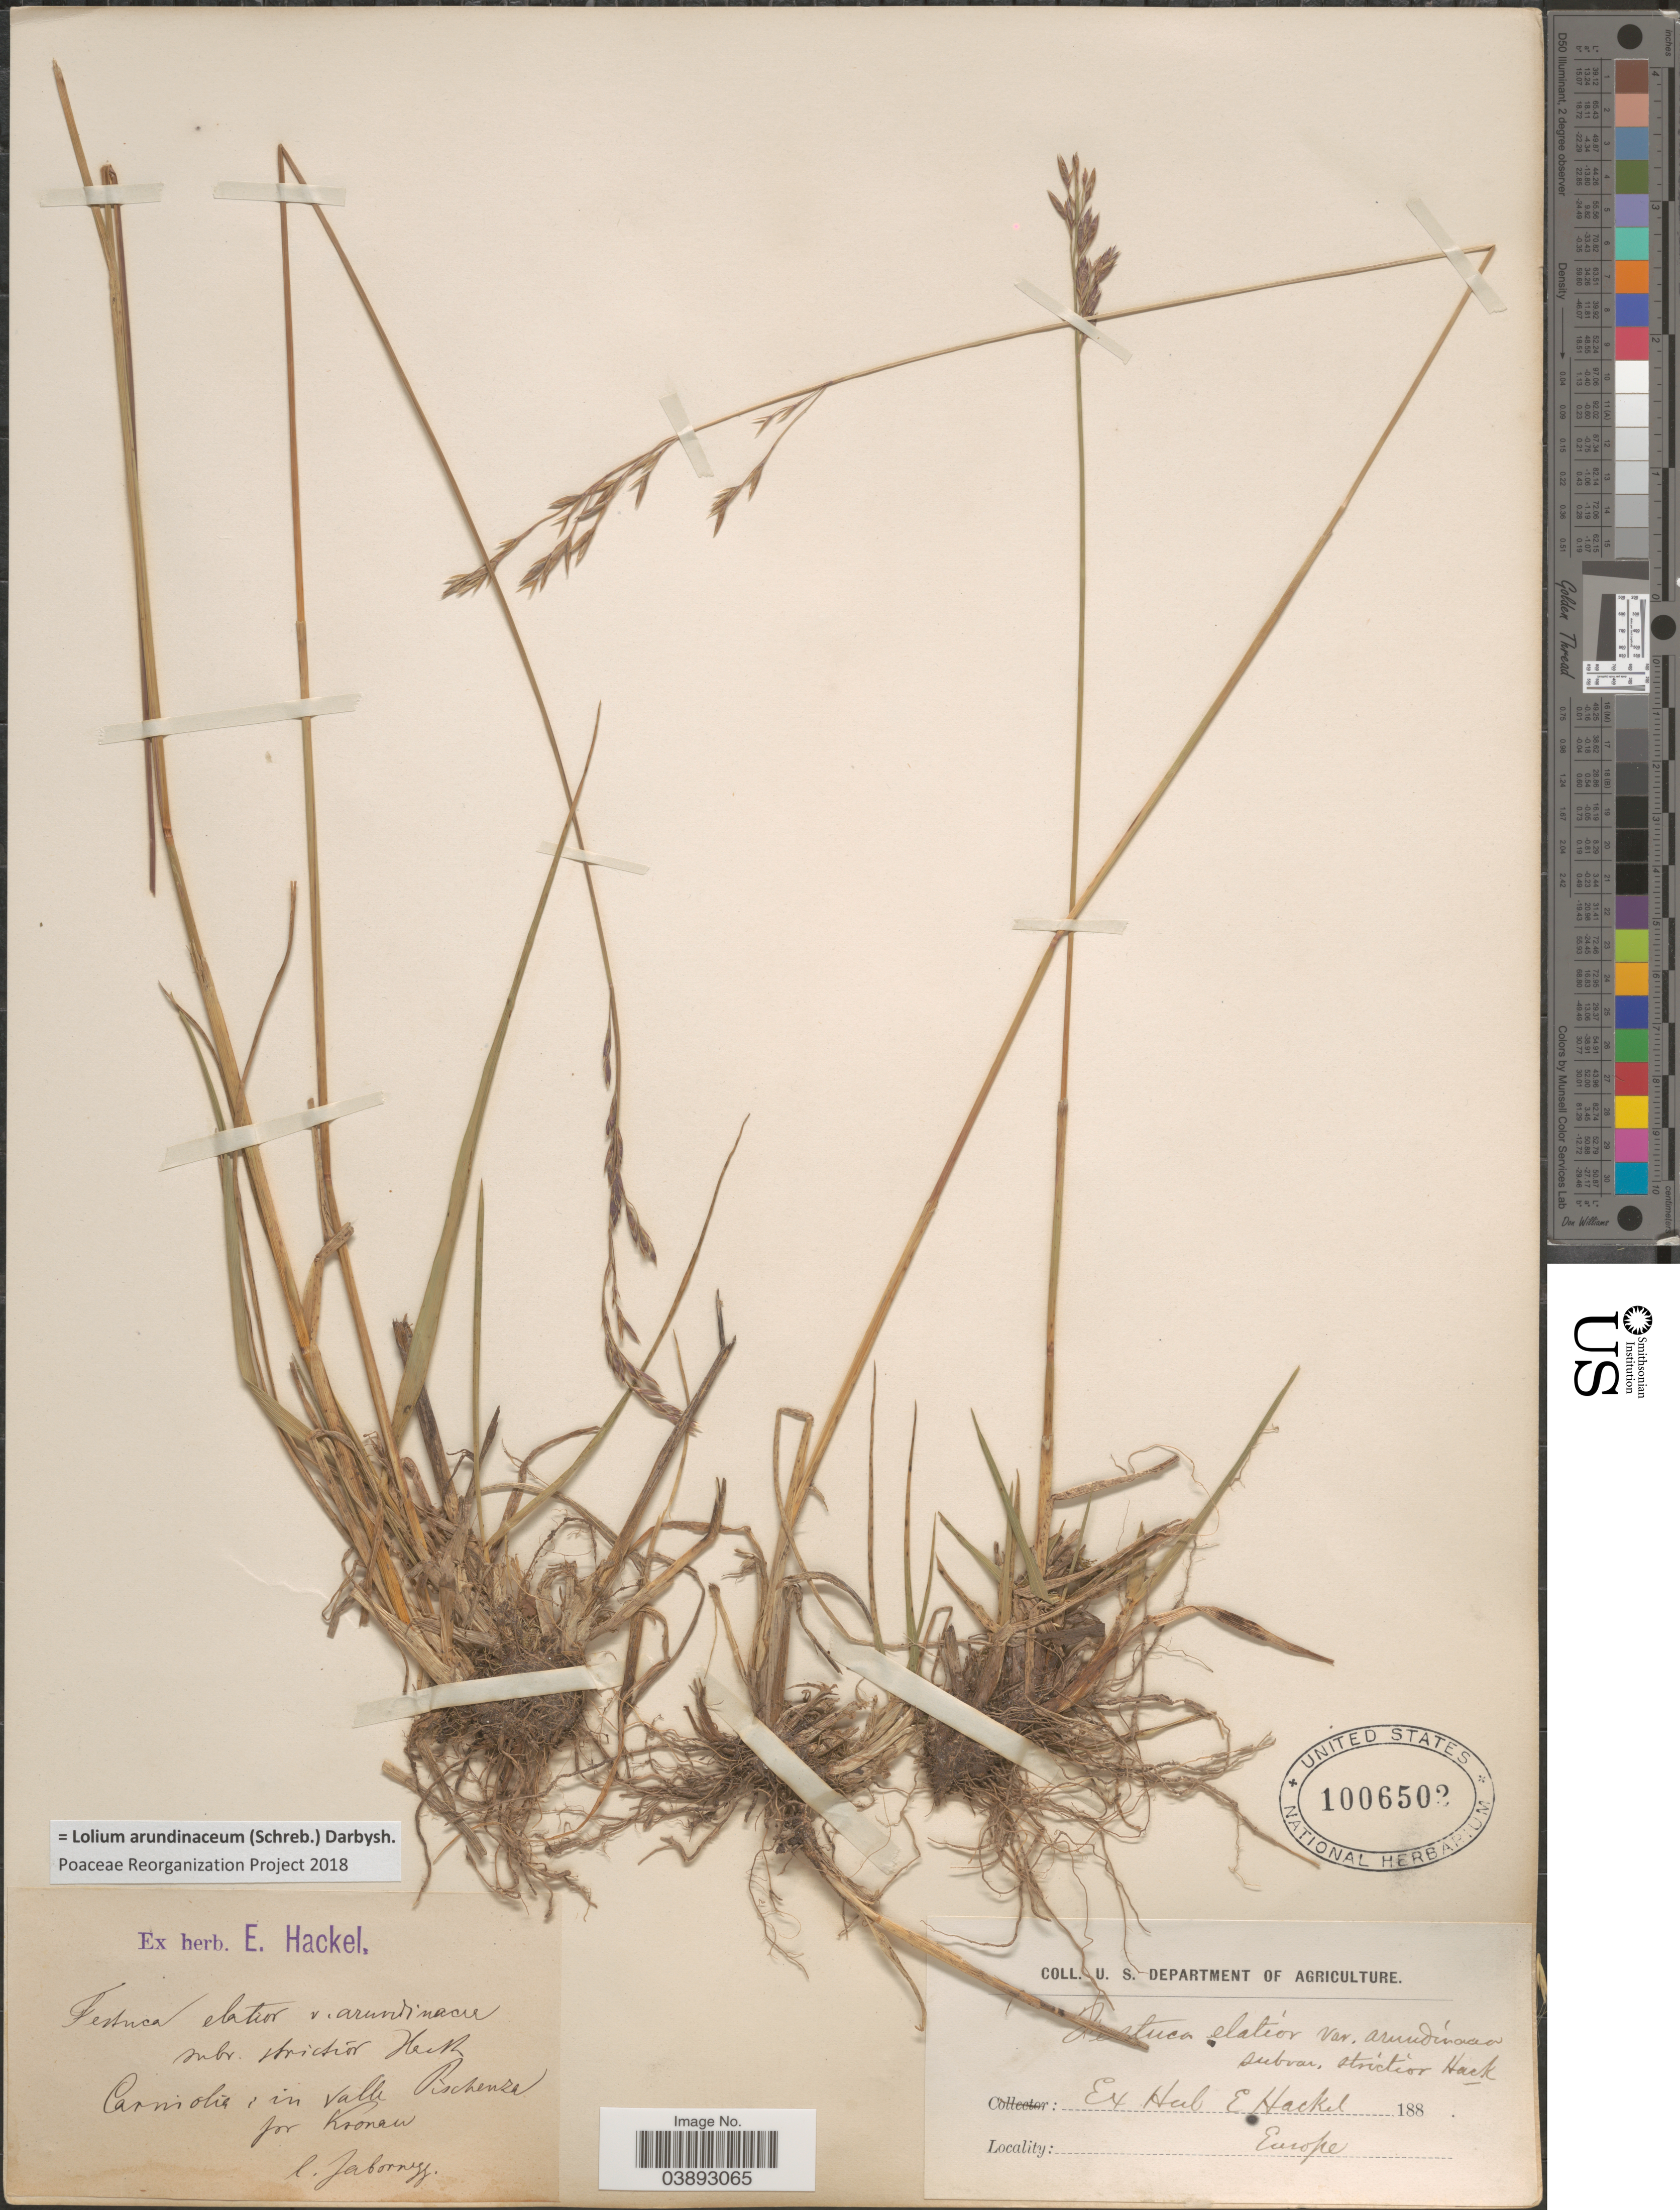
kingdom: Plantae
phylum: Tracheophyta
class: Liliopsida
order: Poales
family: Poaceae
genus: Lolium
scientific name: Lolium arundinaceum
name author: (Schreb.) Darbysh.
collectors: Jabornegg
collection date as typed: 188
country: Slovenia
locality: Carniolia: in valle Pischenza pr Kronau. Europe.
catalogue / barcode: US 1006502